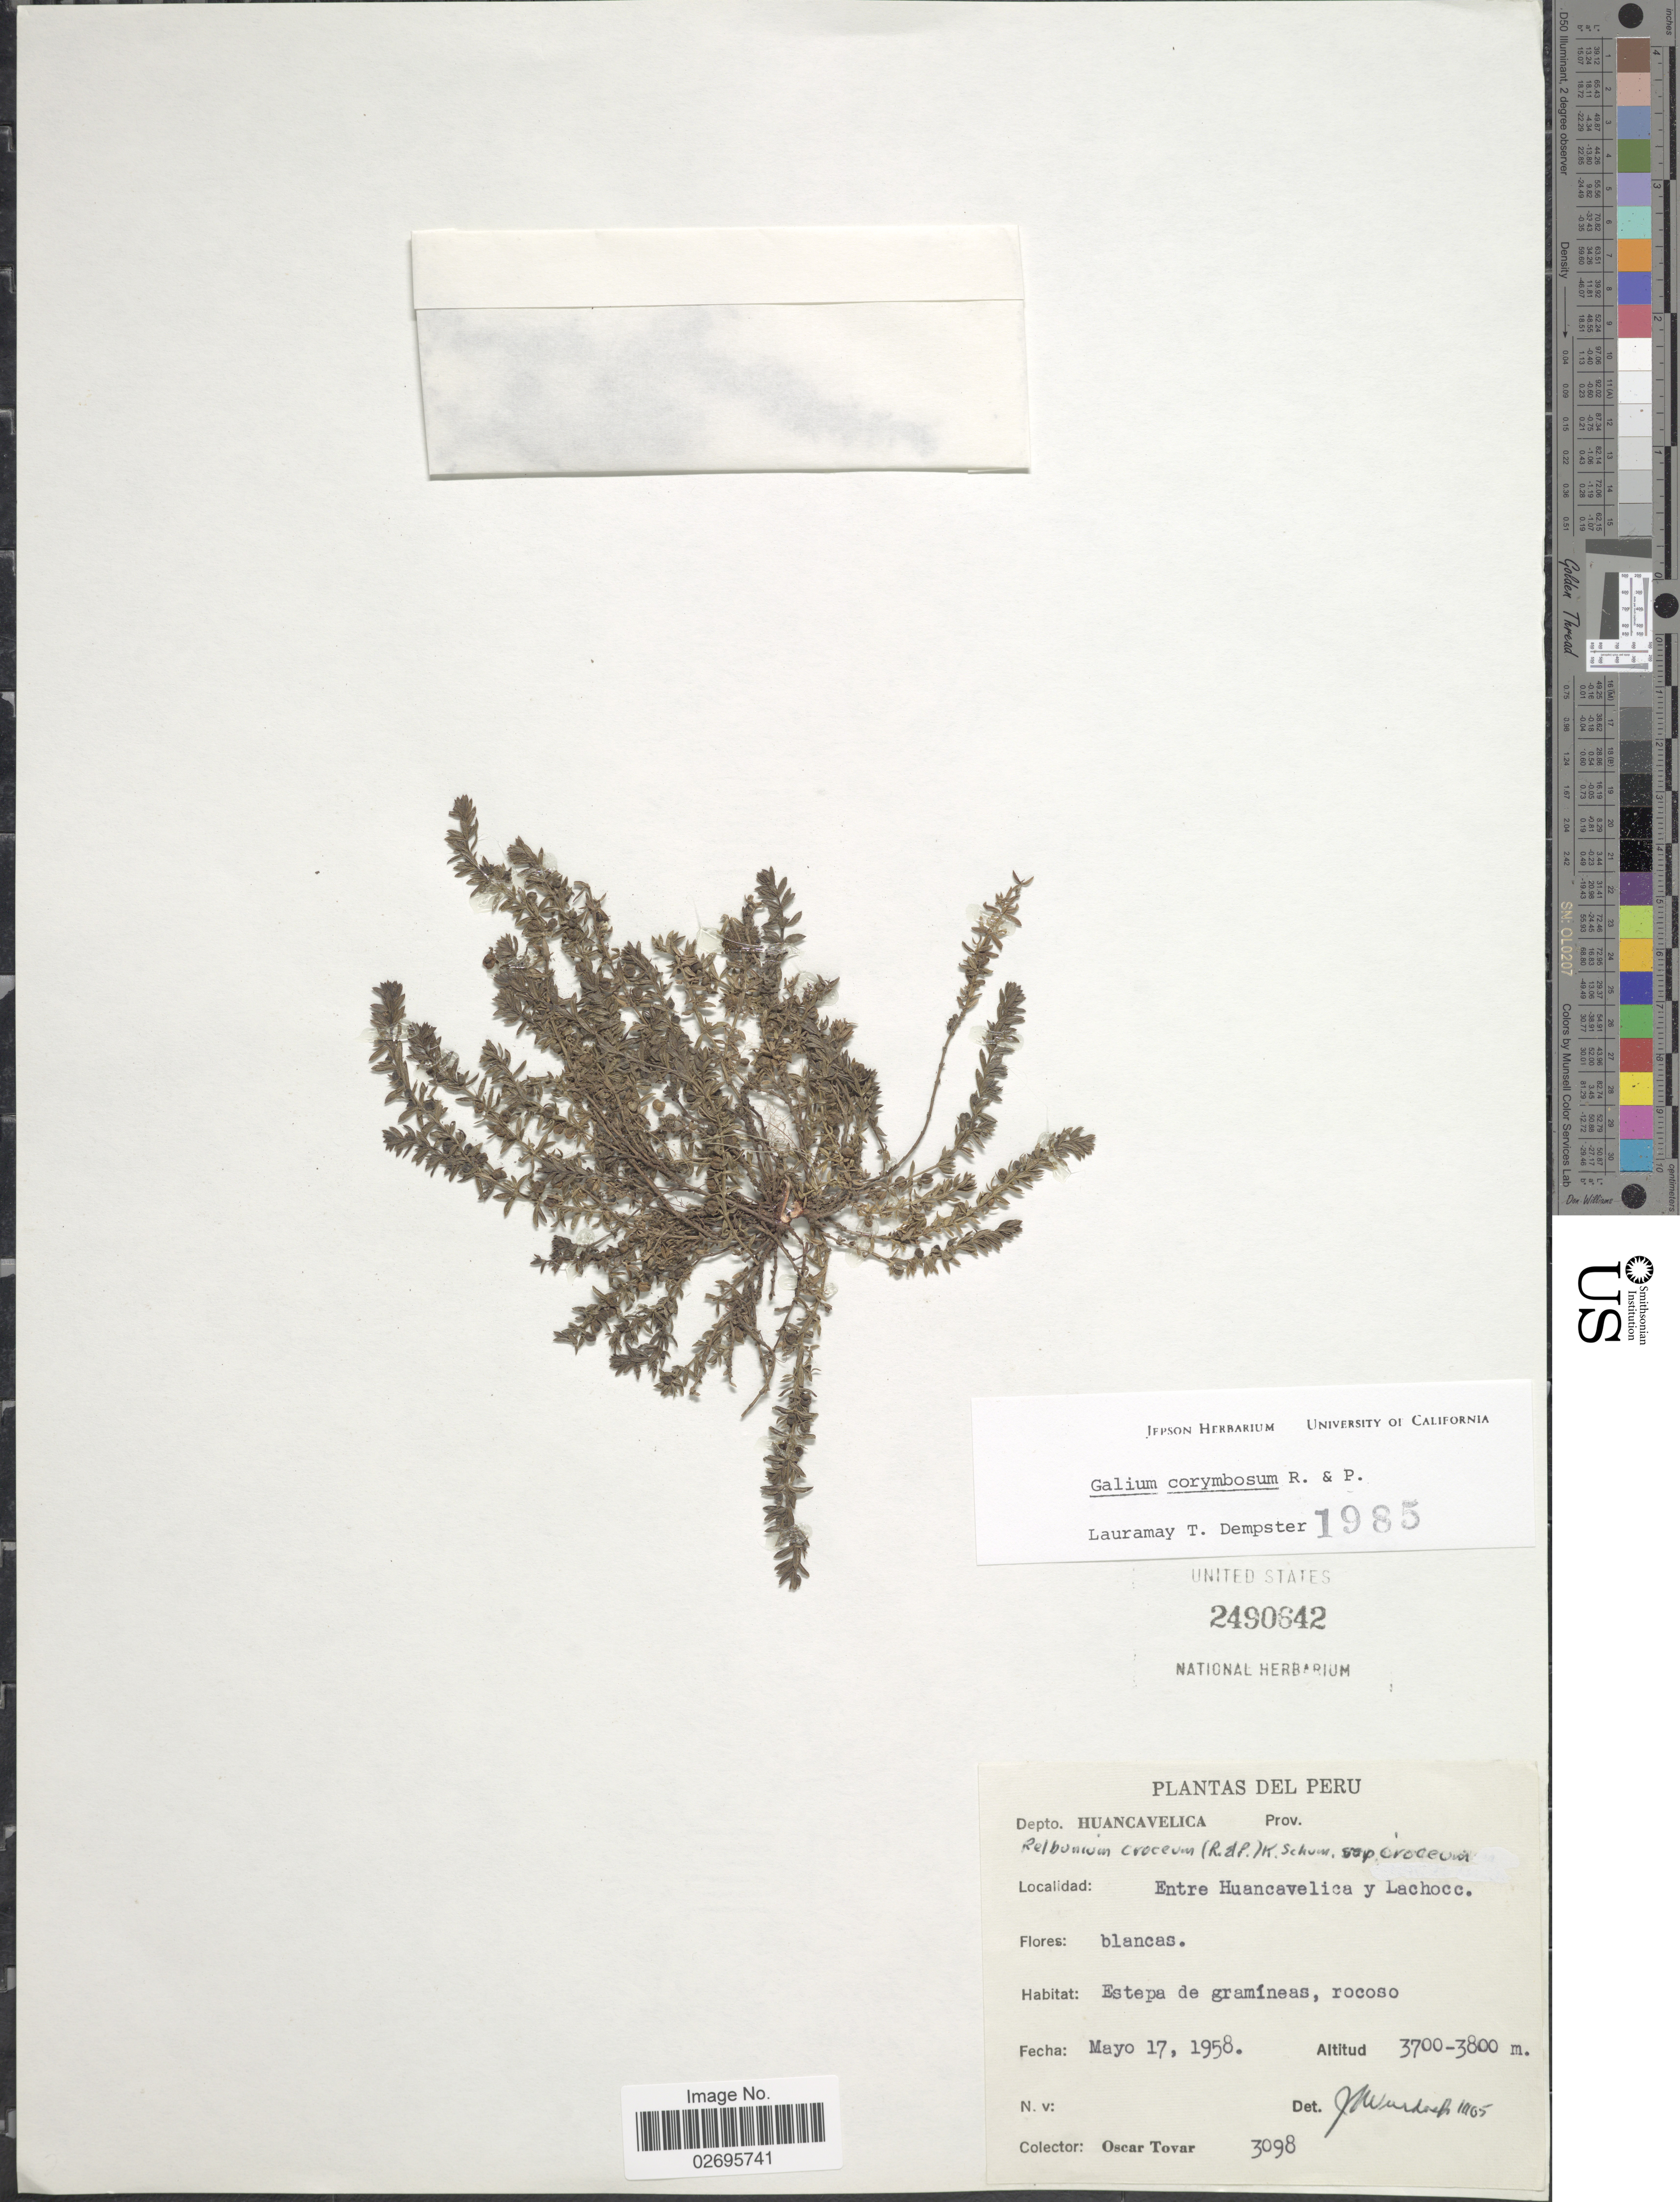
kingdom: Plantae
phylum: Tracheophyta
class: Magnoliopsida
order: Gentianales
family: Rubiaceae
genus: Galium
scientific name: Galium corymbosum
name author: Ruiz & Pav.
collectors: Ó. Tovar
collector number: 3098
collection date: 1958-05-17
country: Peru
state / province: Huancavelica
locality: Depto. Huancavelica, Entre Huancavelica y Lachocc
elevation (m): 3700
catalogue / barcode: US 2490642